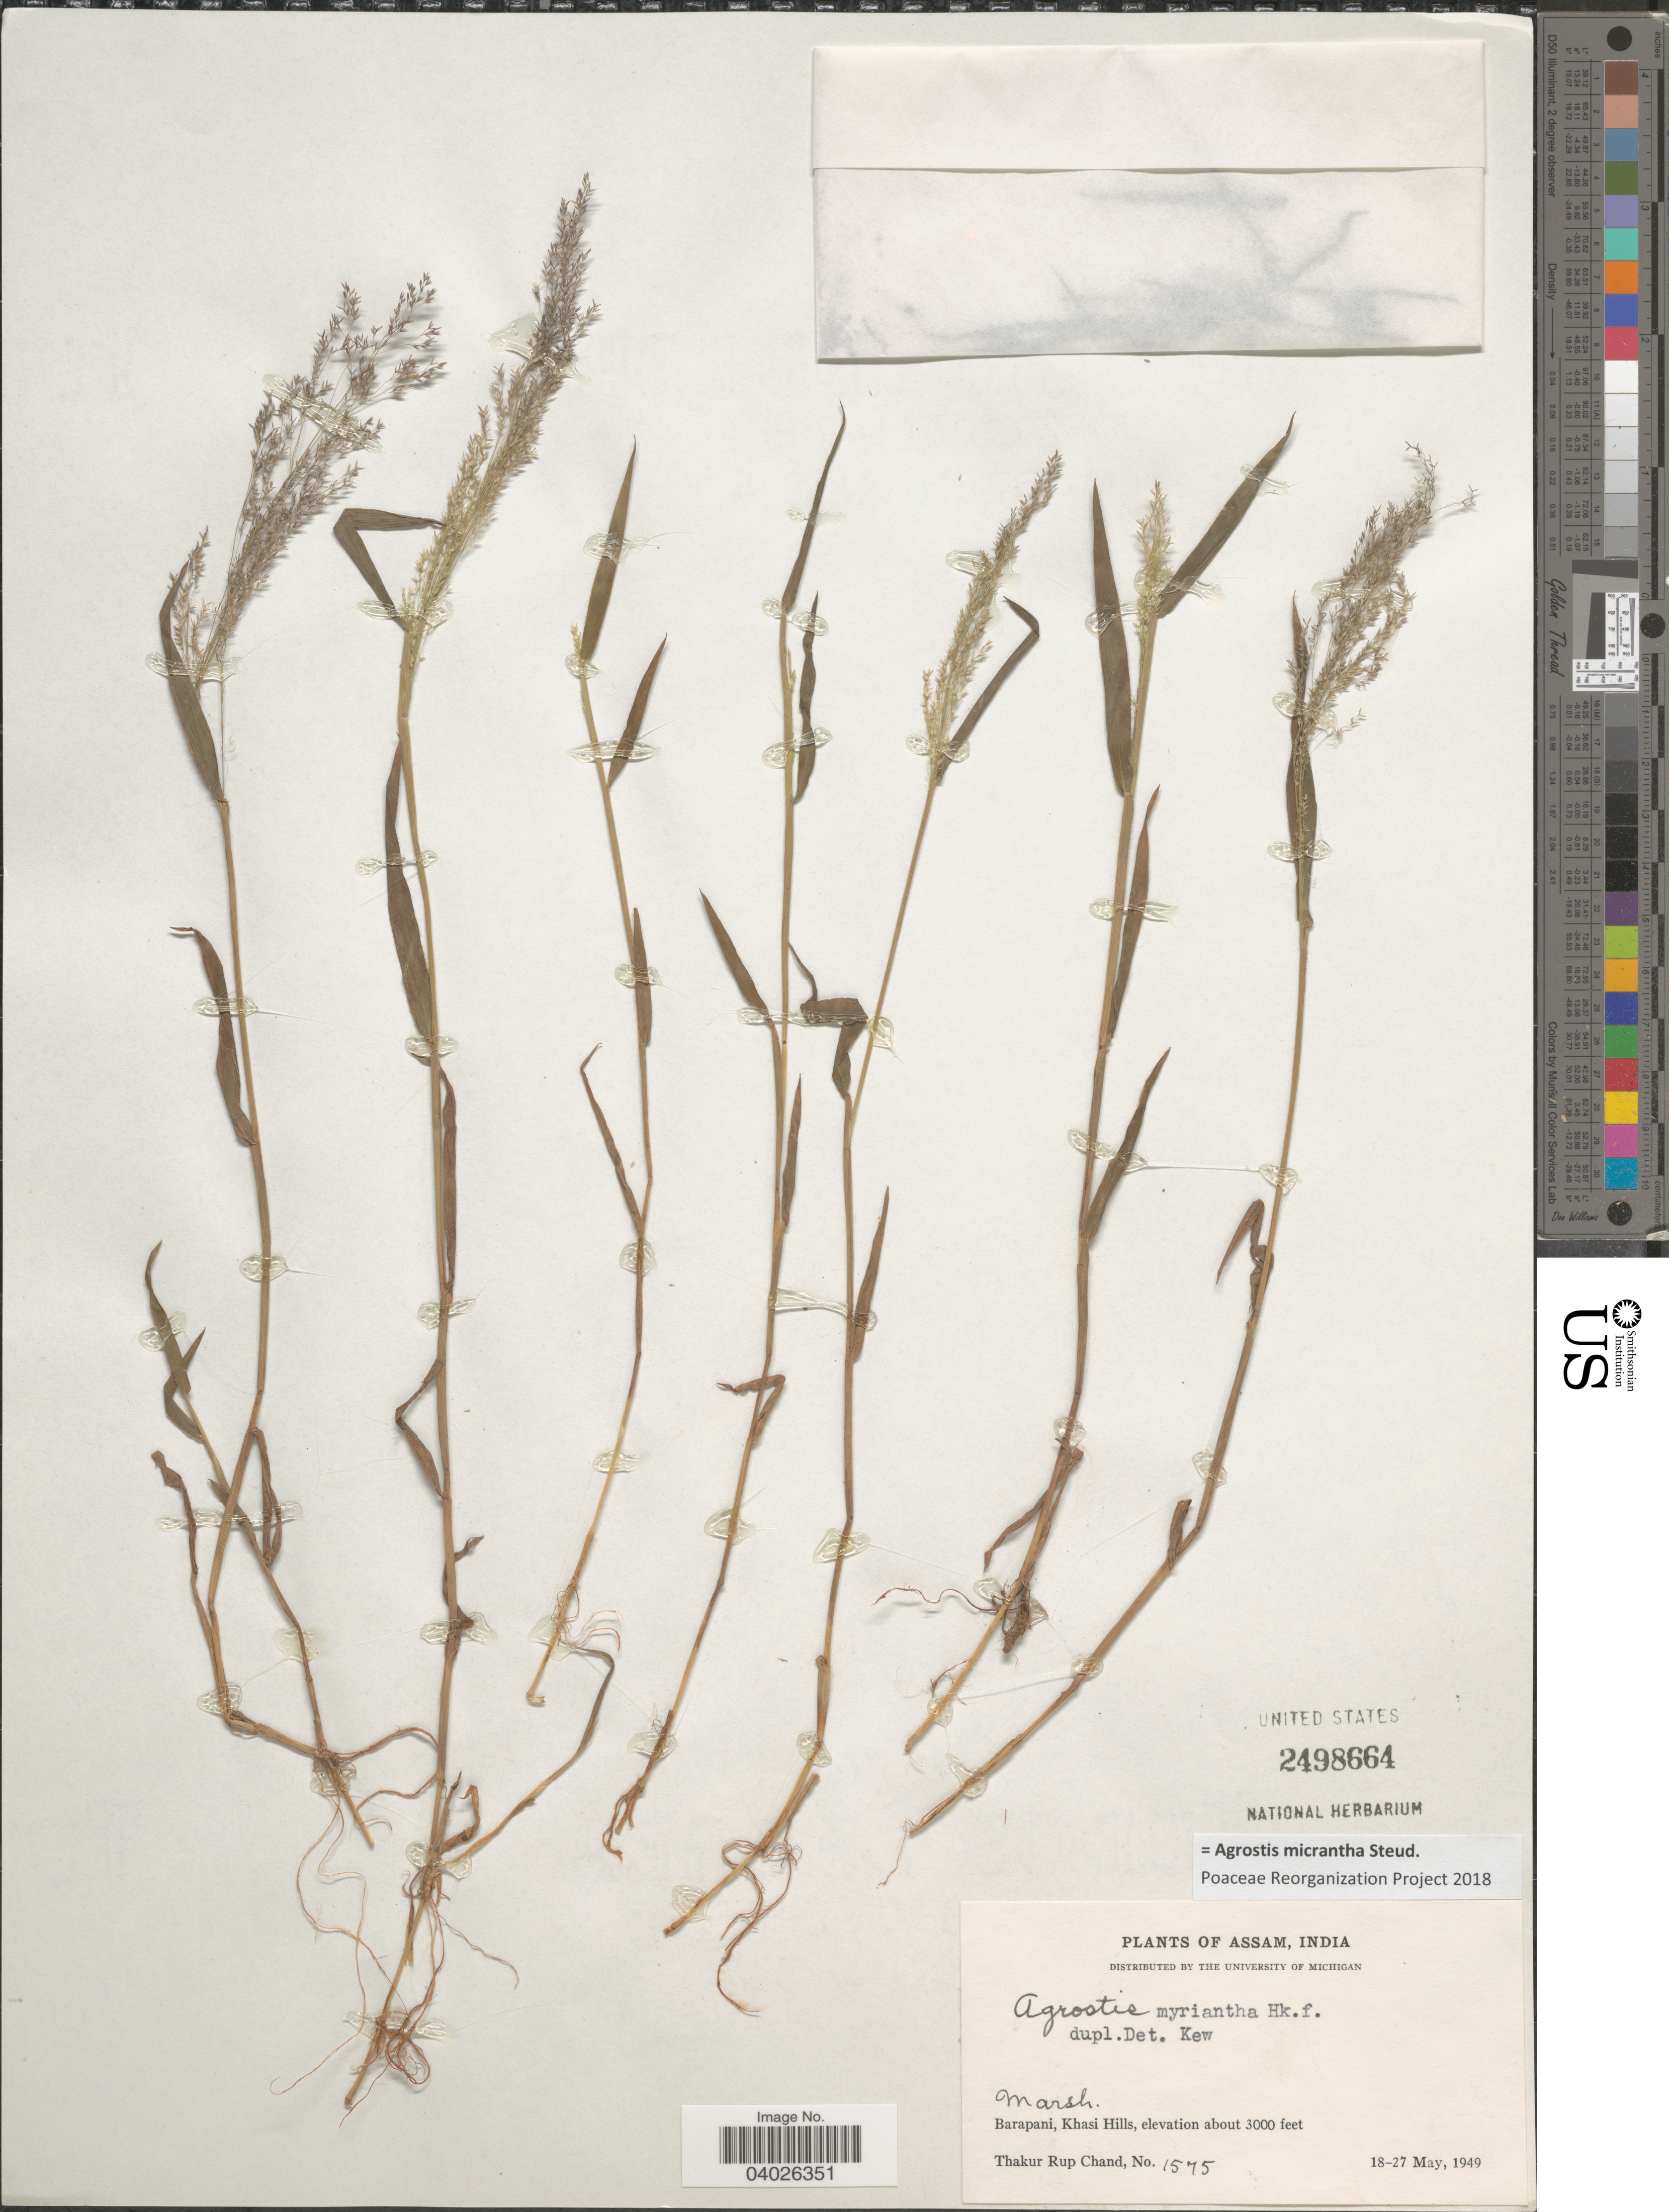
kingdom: Plantae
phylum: Tracheophyta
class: Liliopsida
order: Poales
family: Poaceae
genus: Agrostis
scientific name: Agrostis micrantha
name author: Steud.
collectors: T. R. Chand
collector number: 1575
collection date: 1949-05-18/1949-05-27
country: India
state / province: Meghalaya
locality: Barapani, Khasi Hills.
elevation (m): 914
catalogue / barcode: US 2498664